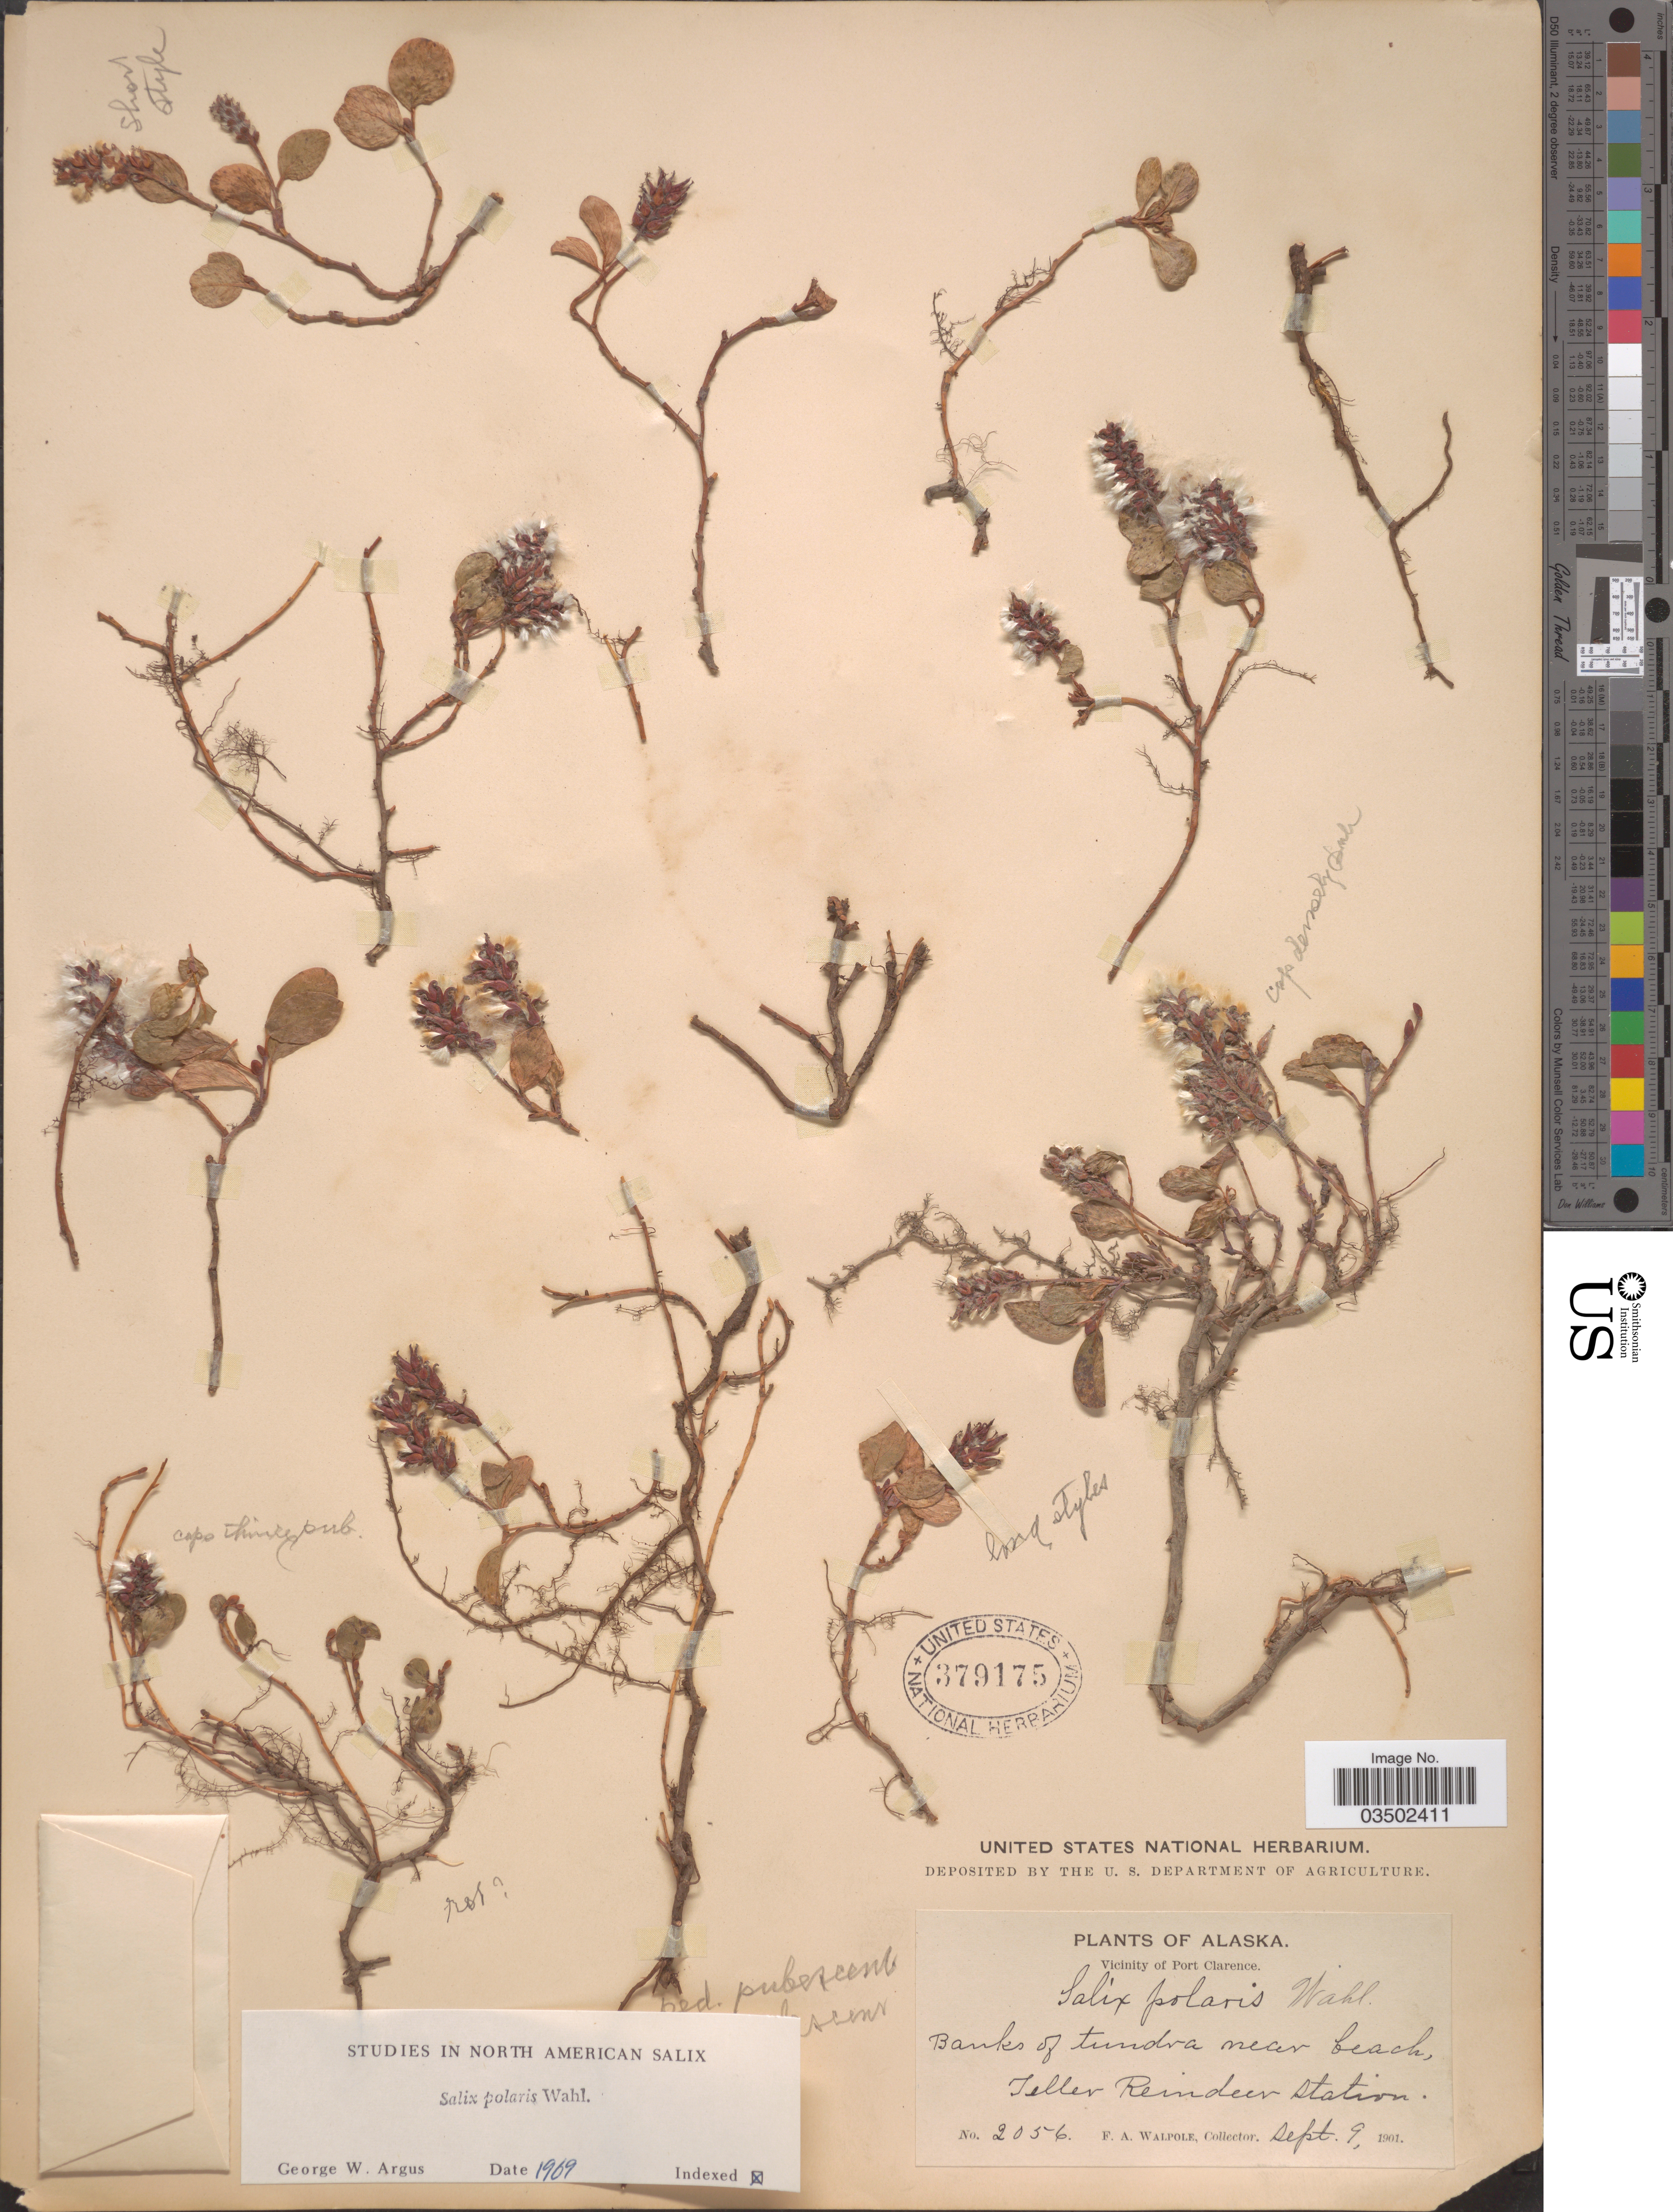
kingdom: Plantae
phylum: Tracheophyta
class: Magnoliopsida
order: Malpighiales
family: Salicaceae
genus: Salix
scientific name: Salix polaris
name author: Wahlenb.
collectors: F. Walpole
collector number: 2056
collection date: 1901-09-09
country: United States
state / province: Alaska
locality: Vicinity of Port Clarence. Banks of tundra near beach, Teller Reindeer Station.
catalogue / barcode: US 379175